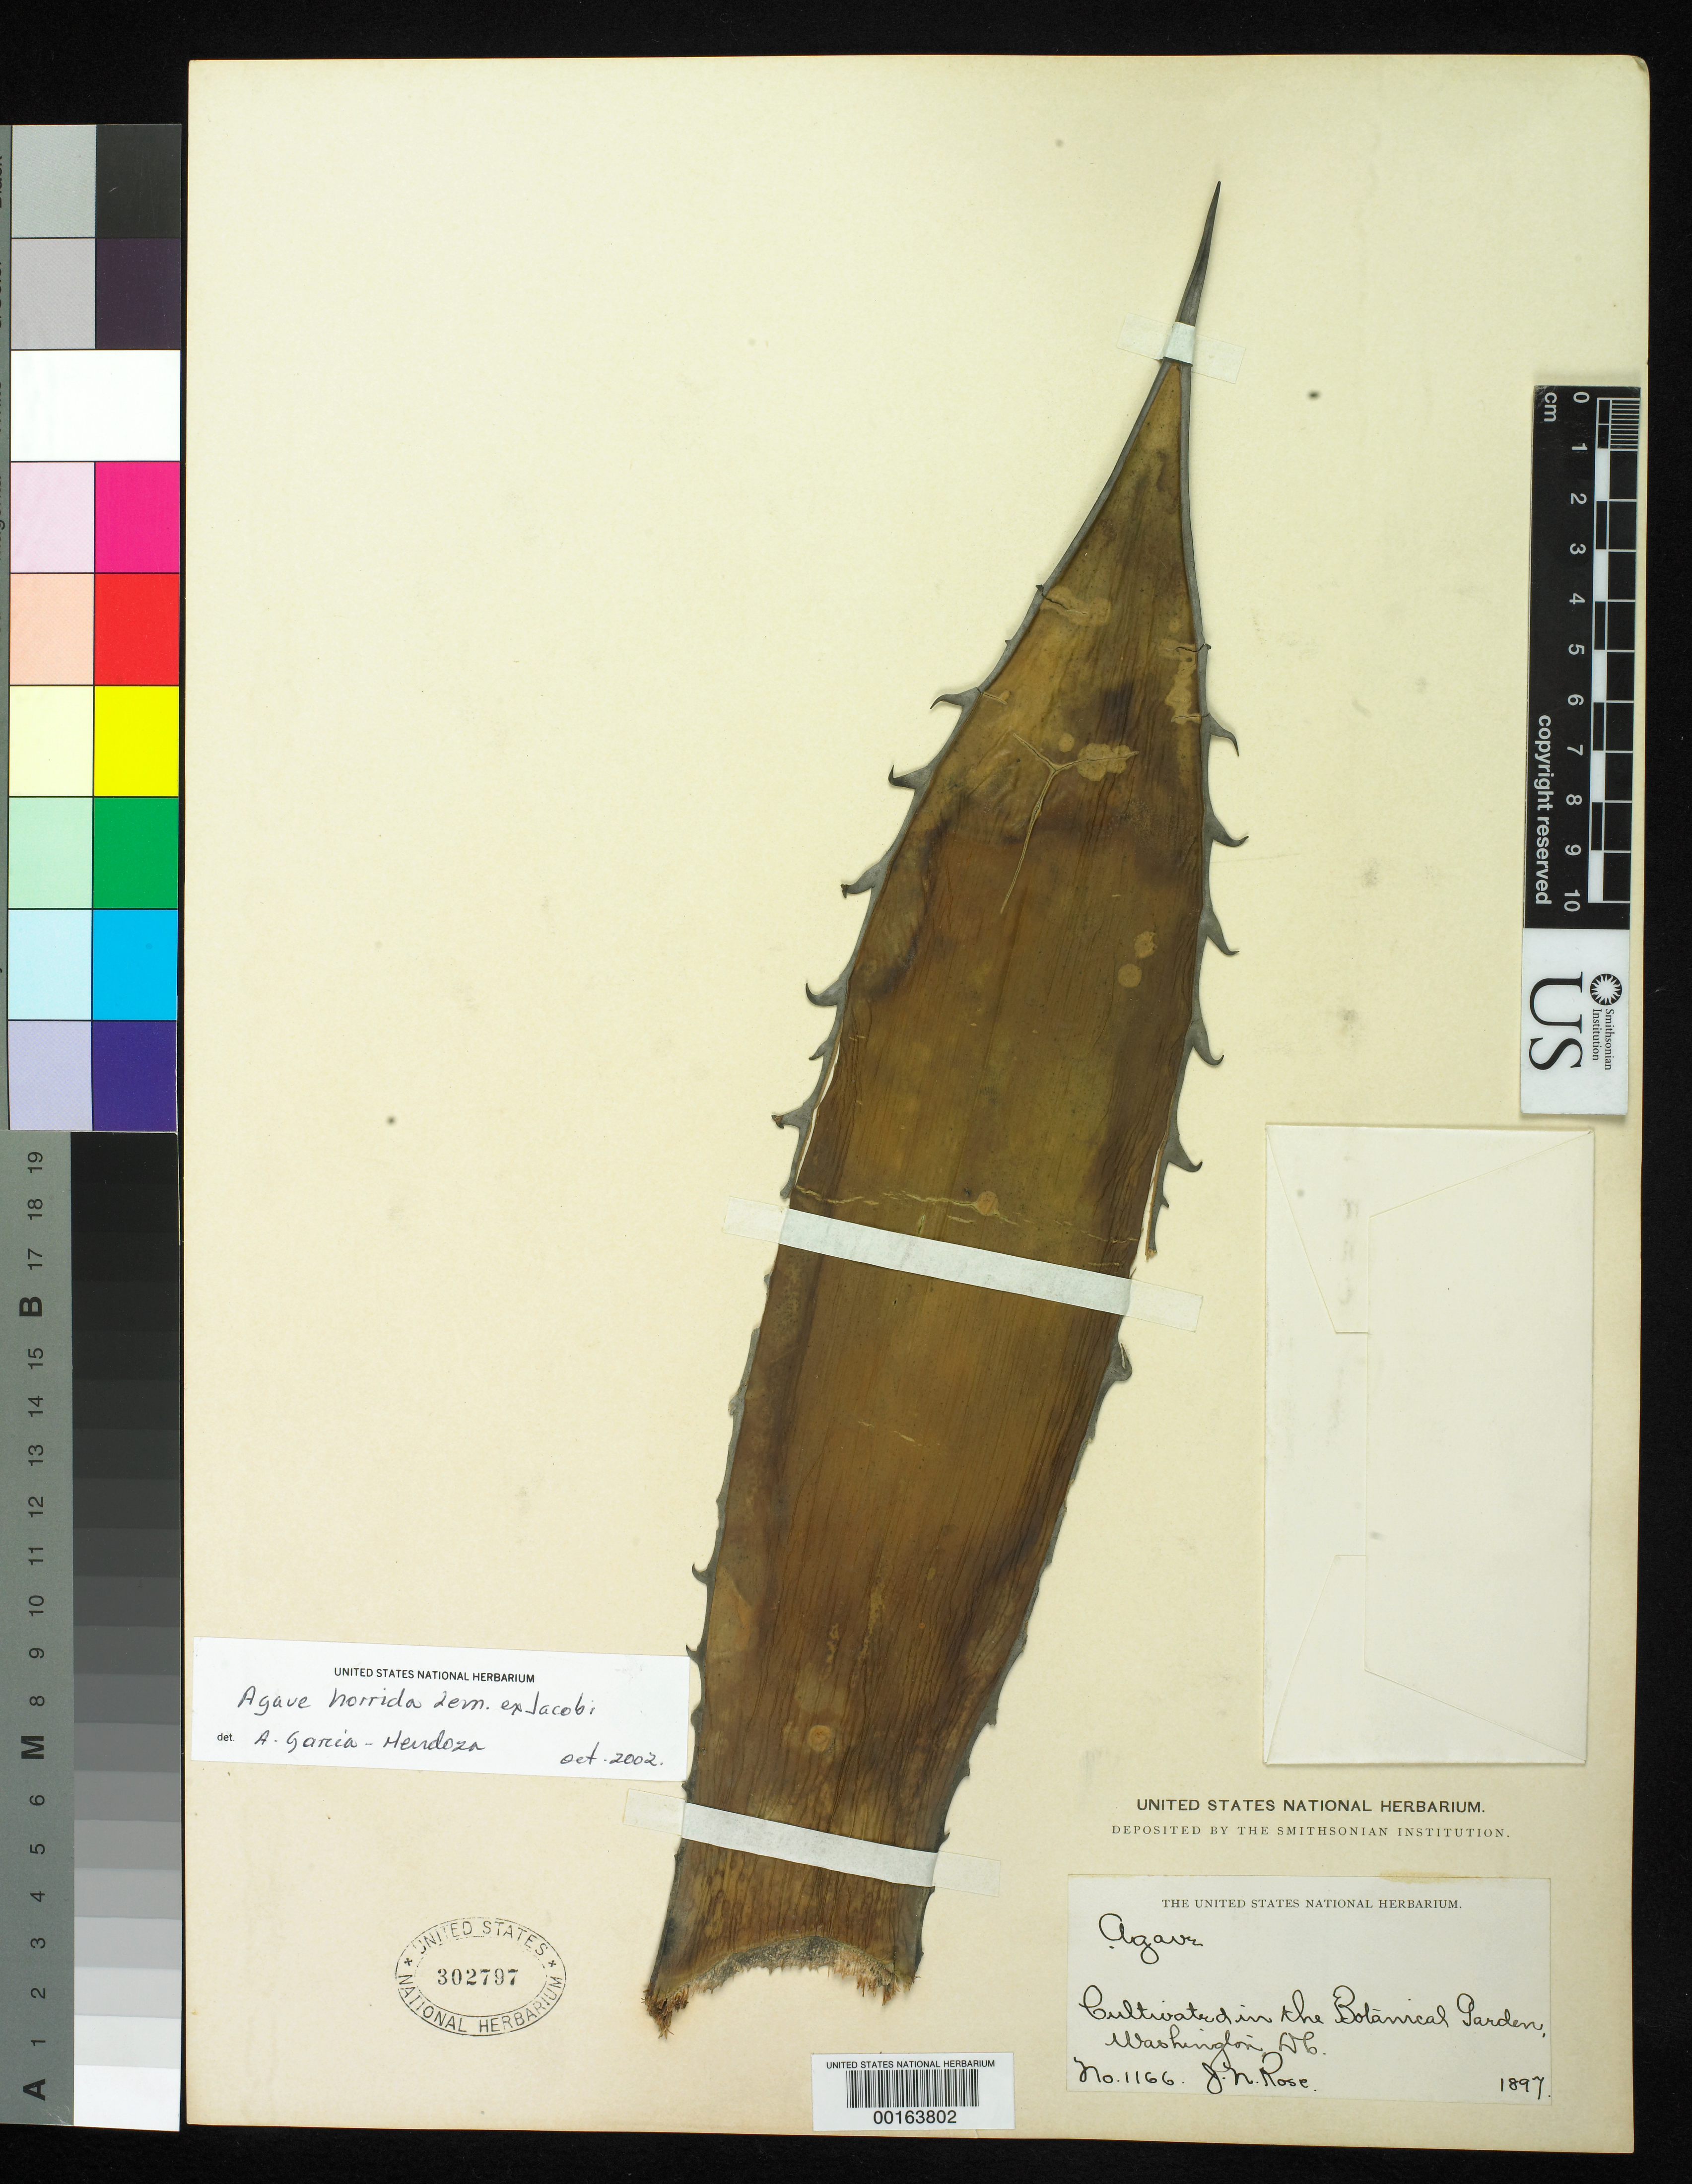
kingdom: Plantae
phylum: Tracheophyta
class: Liliopsida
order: Asparagales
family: Asparagaceae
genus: Agave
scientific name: Agave horrida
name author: Lem. ex Jacobi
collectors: J. N. Rose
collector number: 1166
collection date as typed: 1897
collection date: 1897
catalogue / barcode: US 302797